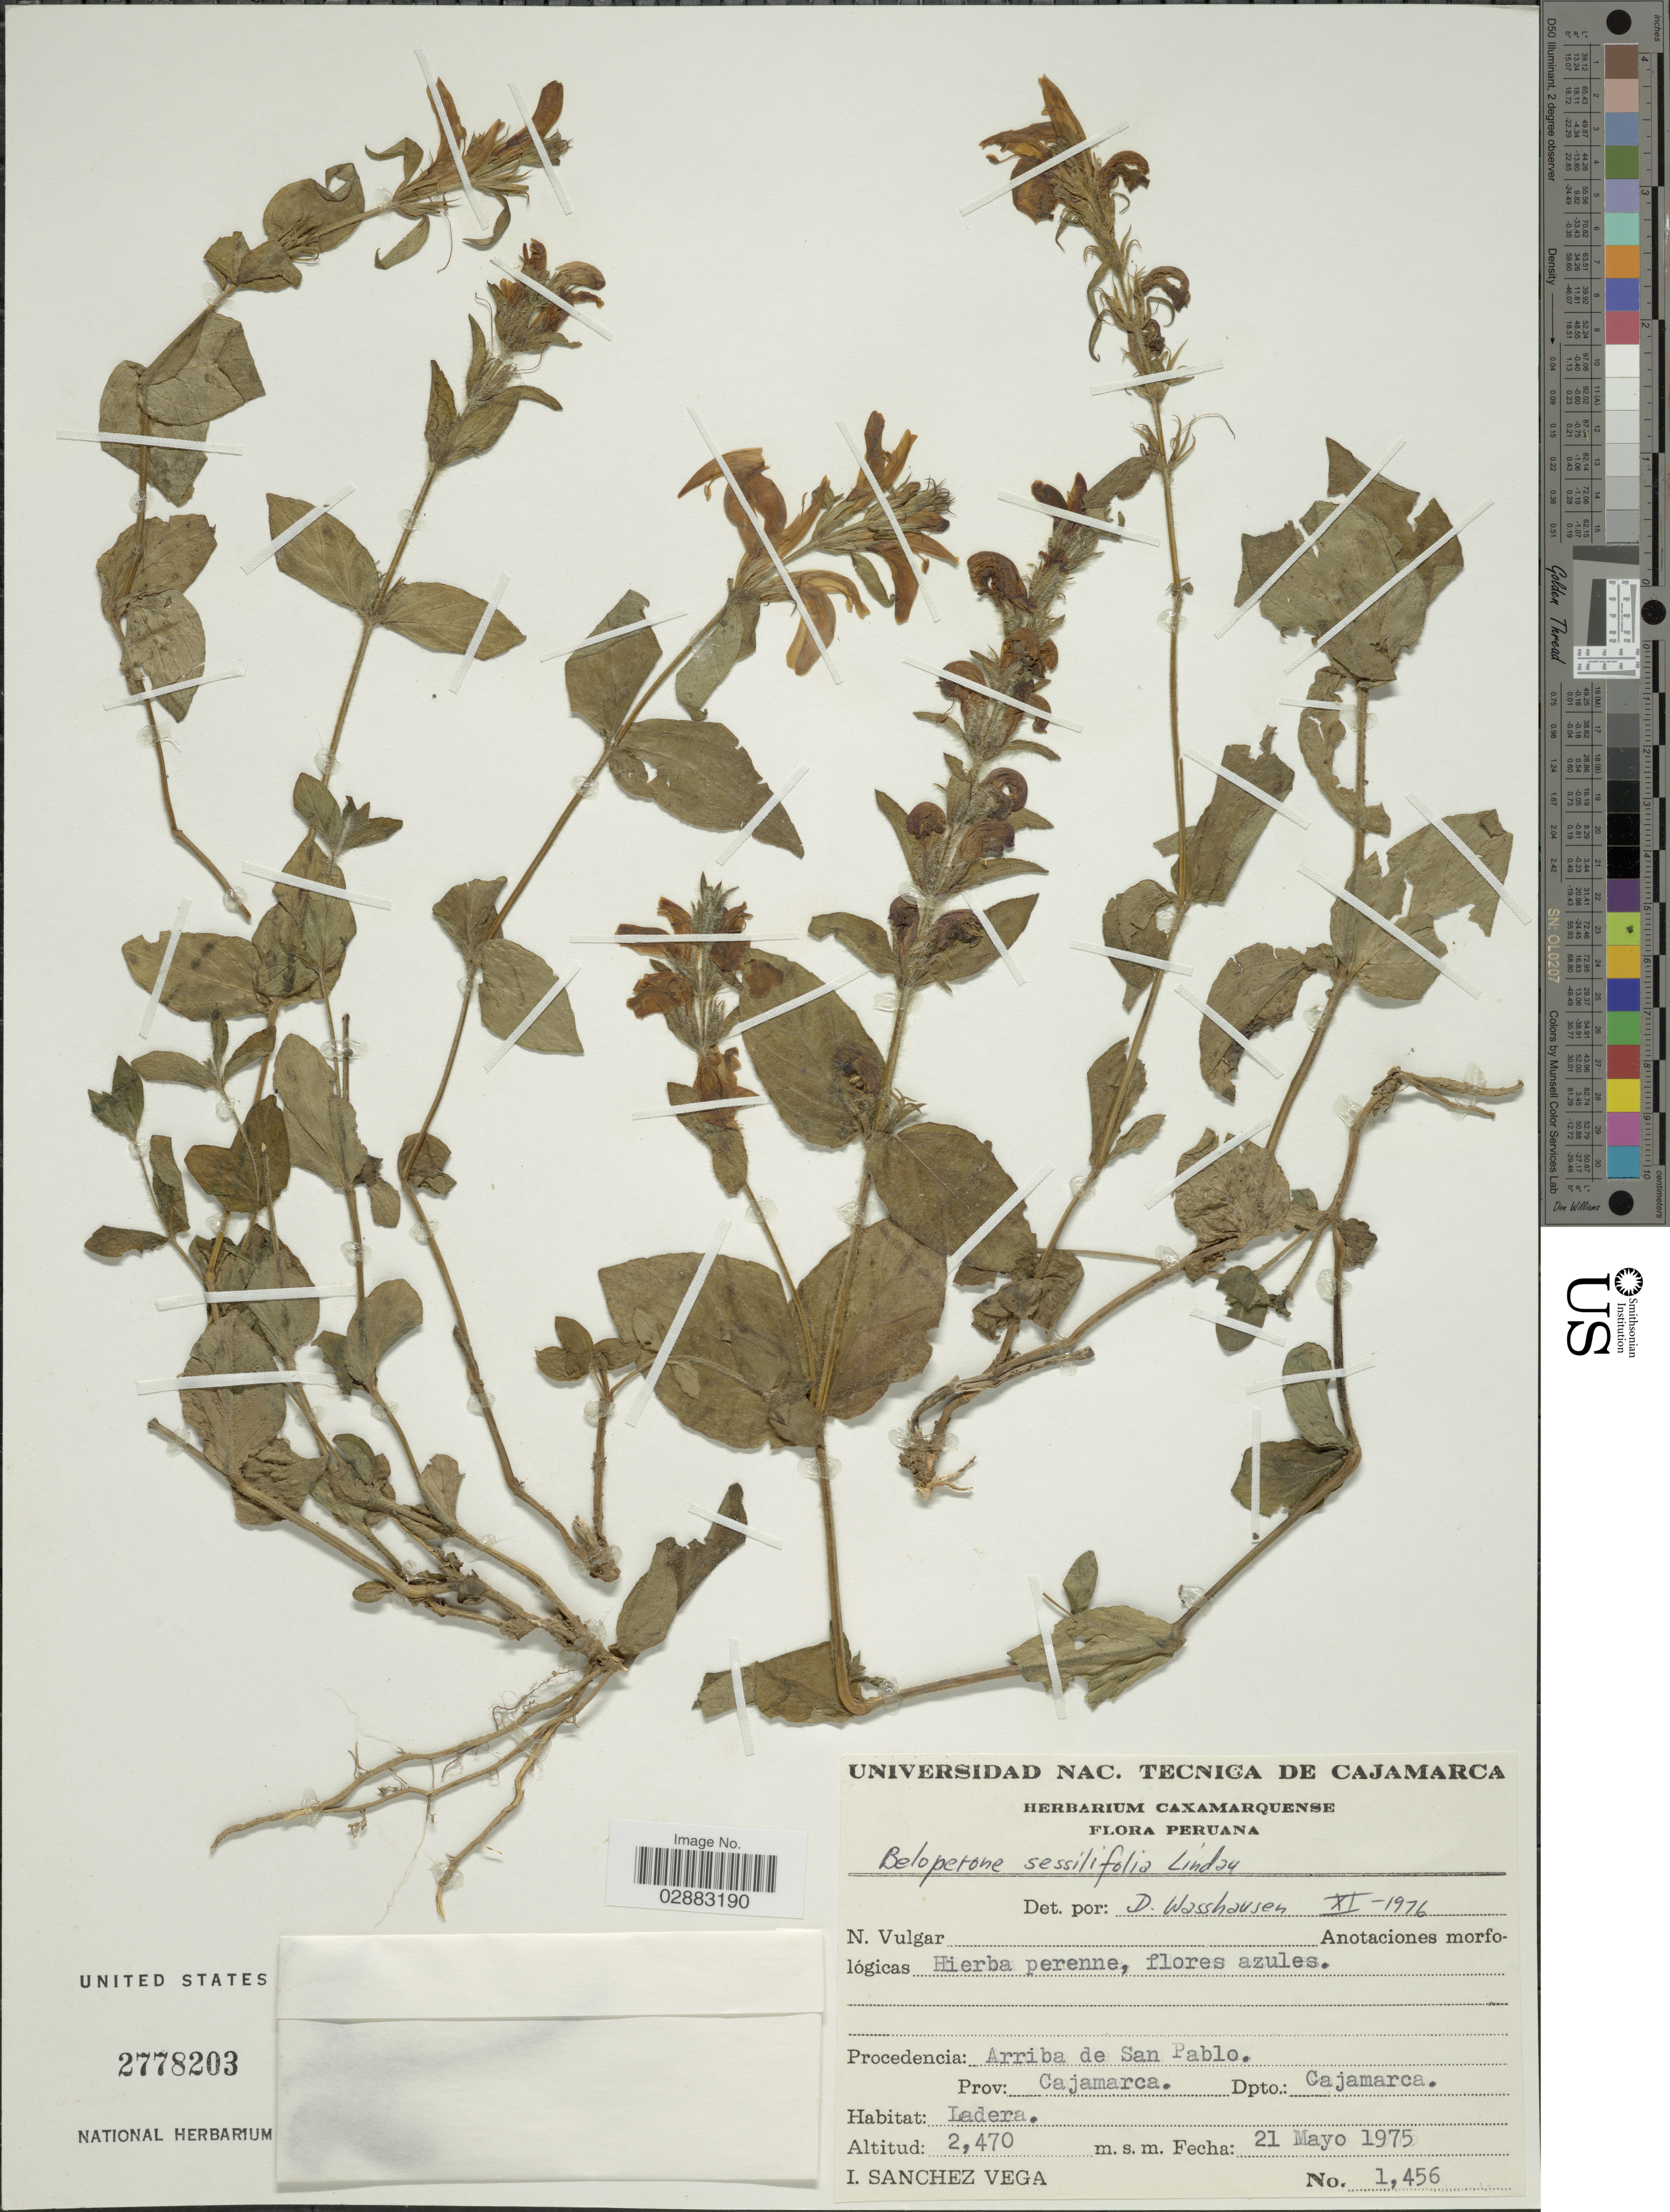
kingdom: Plantae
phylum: Tracheophyta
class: Magnoliopsida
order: Lamiales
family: Acanthaceae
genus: Justicia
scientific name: Justicia sessilifolia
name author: (Lindau) Wassh.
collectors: I. Sánchez Vega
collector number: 1456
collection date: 1975-05-21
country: Peru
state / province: Cajamarca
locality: Arriba de San Pablo. Prov: Cajamarca. Dpto.: Cajamarca.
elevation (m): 2470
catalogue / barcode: US 2778203